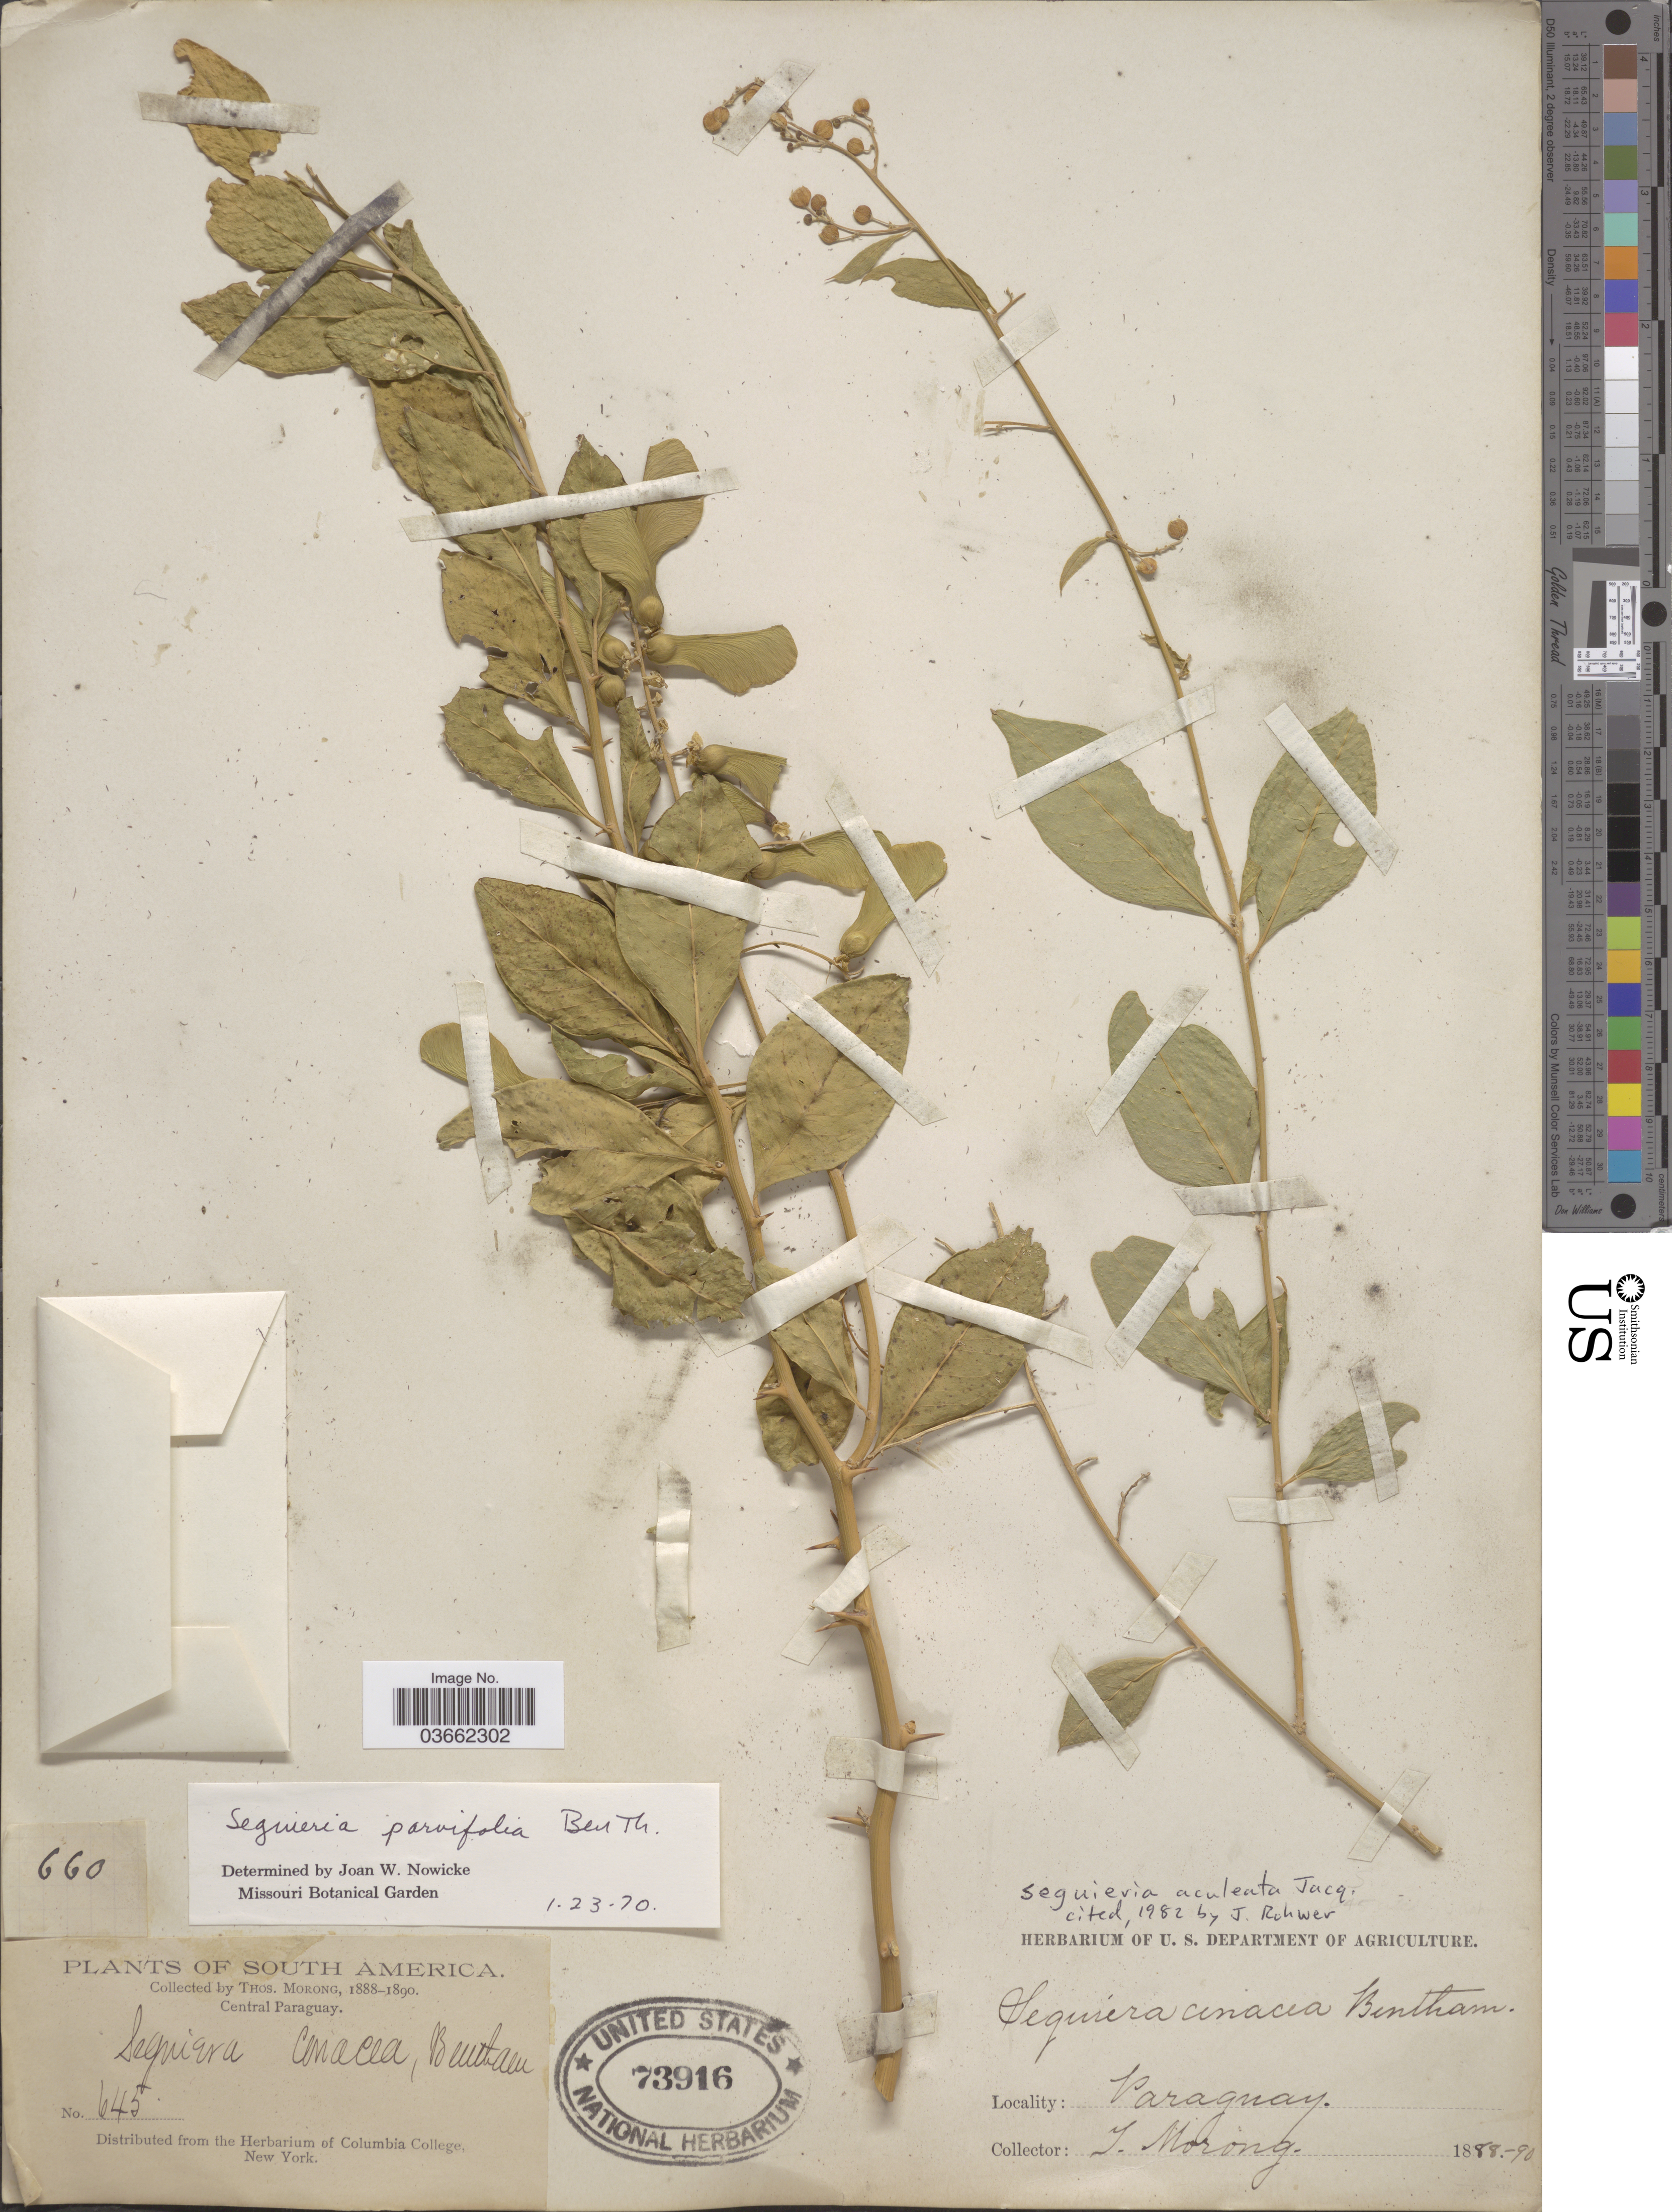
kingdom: Plantae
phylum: Tracheophyta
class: Magnoliopsida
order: Caryophyllales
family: Phytolaccaceae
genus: Seguieria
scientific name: Seguieria aculeata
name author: Jacq.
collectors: ex herb. T. Morong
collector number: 645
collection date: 1888/1890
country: Paraguay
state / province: Central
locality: Central Paraguay.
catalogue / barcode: US 73916